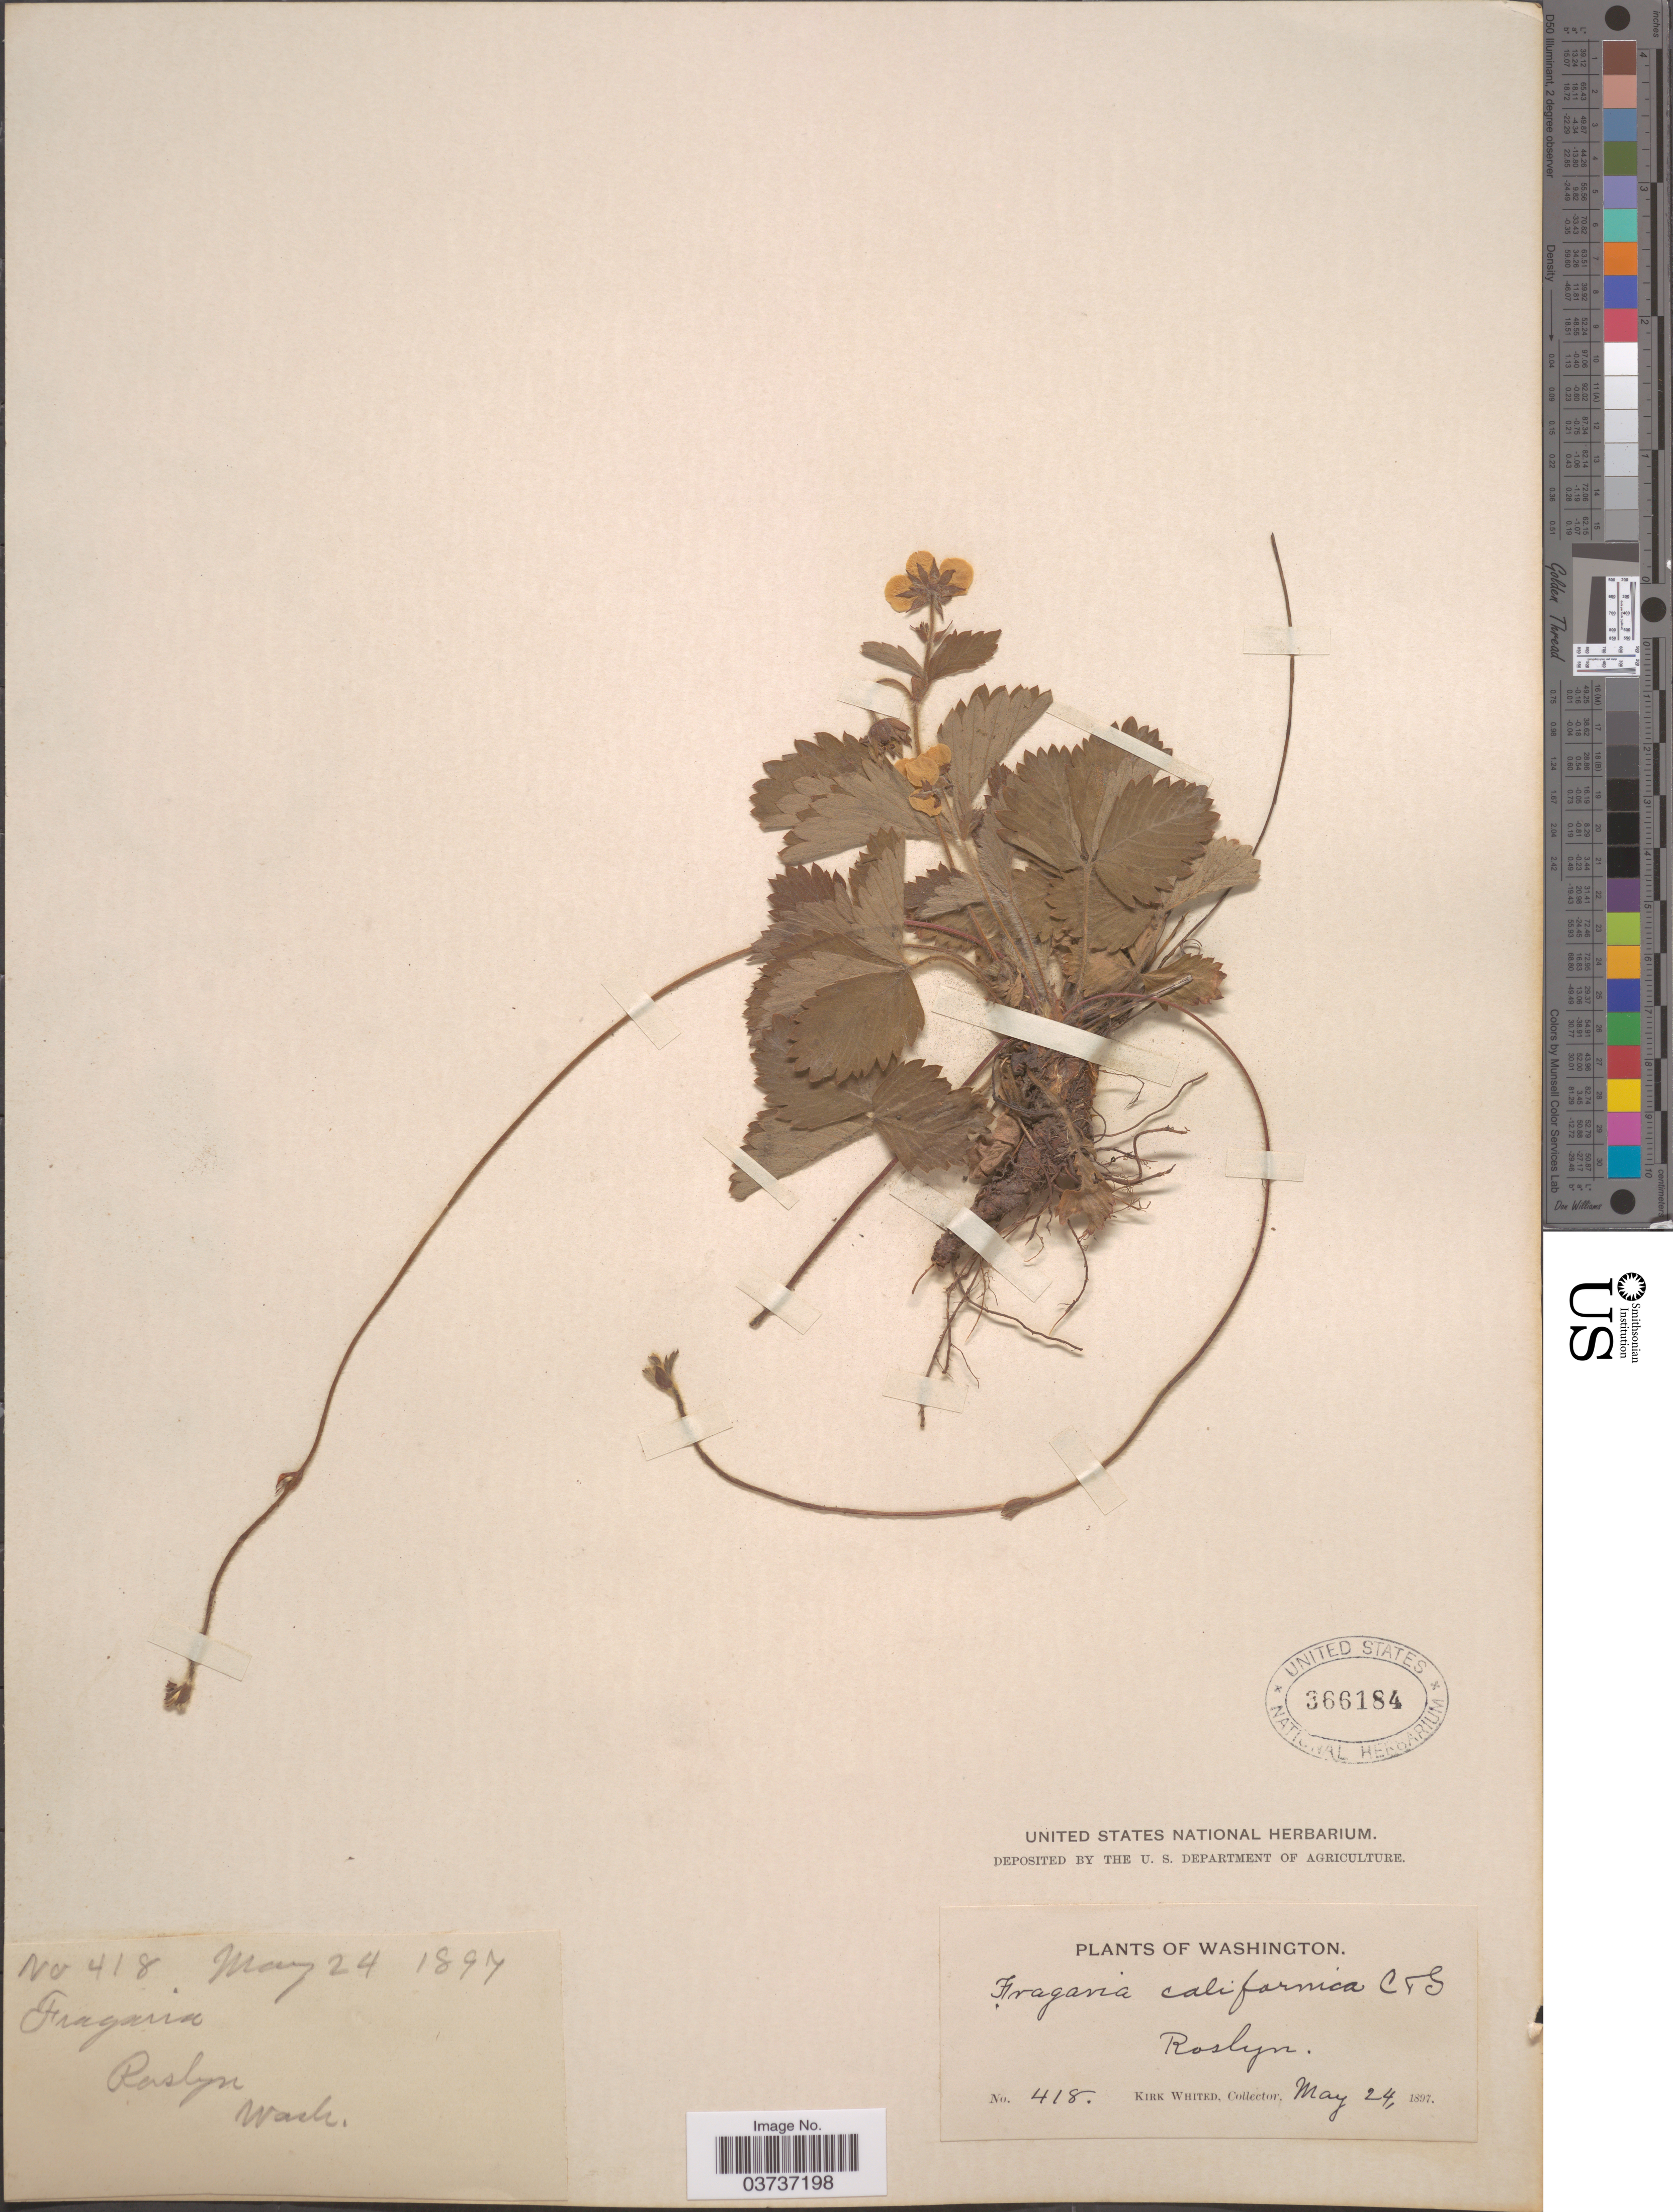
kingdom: Plantae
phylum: Tracheophyta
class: Magnoliopsida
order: Rosales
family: Rosaceae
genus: Fragaria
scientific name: Fragaria californica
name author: Cham. & Schltdl.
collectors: K. Whited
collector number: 418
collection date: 1897-05-24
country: United States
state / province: Washington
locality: Roslyn.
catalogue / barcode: US 366184